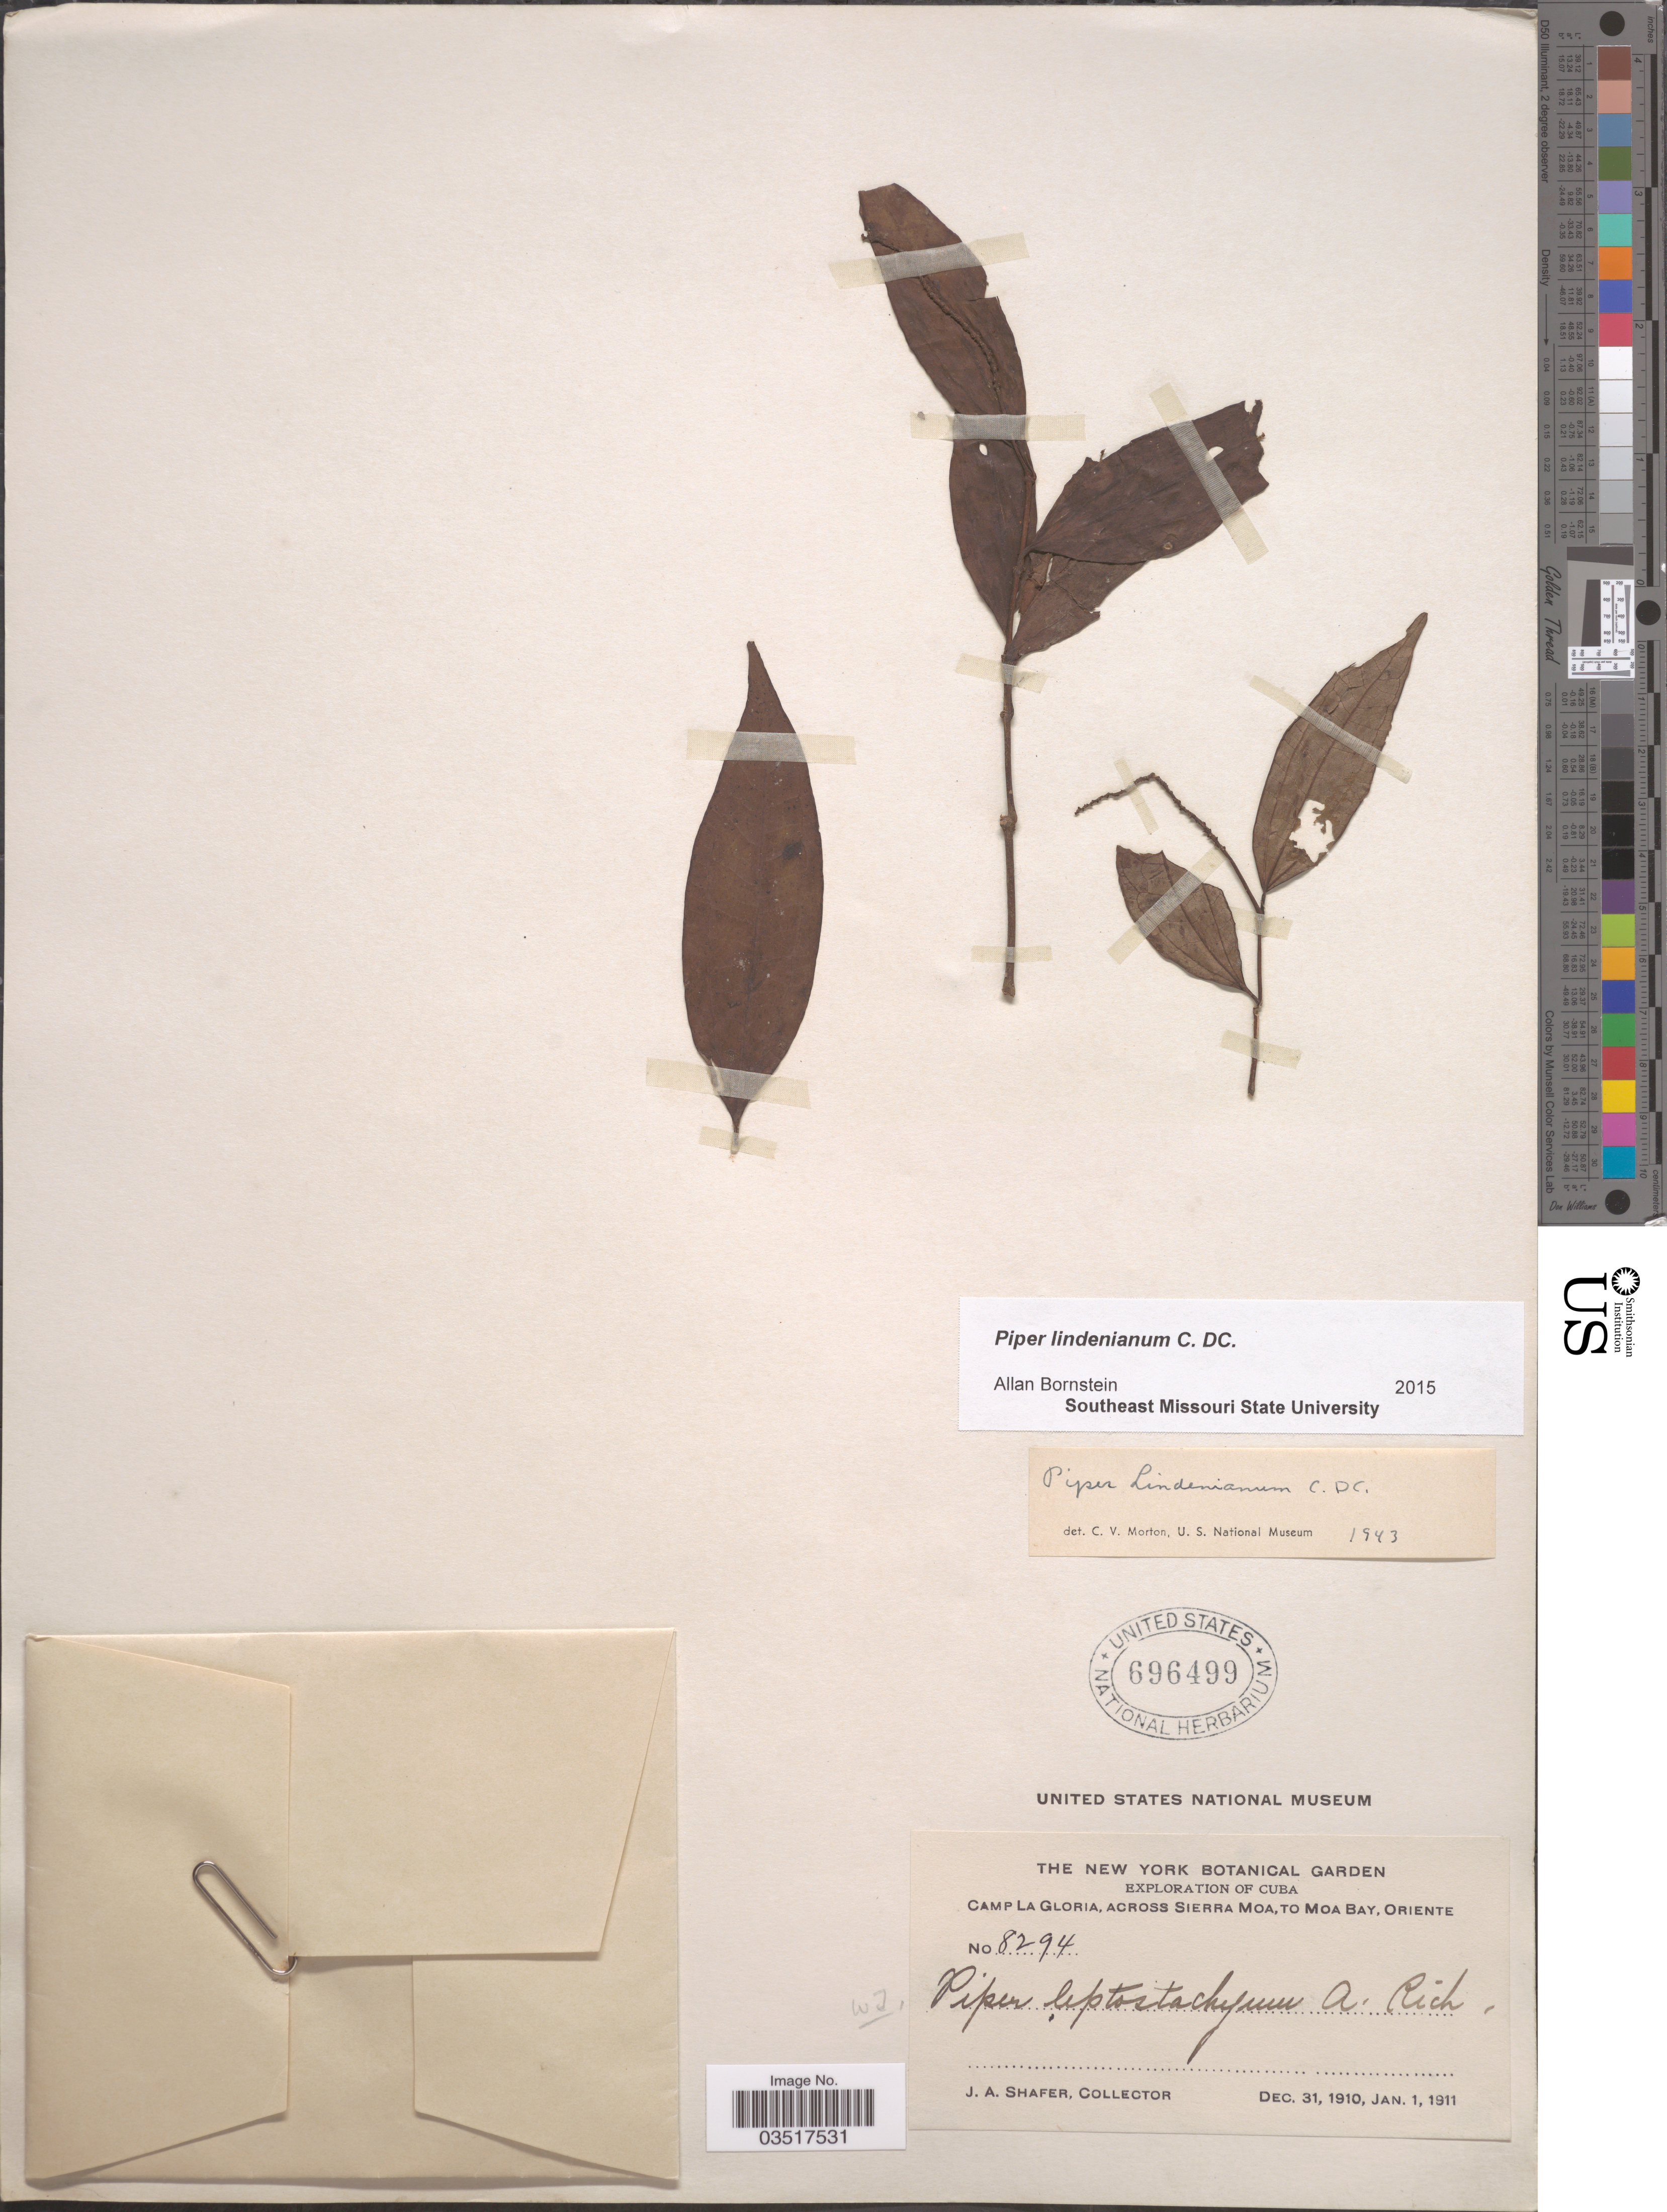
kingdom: Plantae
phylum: Tracheophyta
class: Magnoliopsida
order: Piperales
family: Piperaceae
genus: Piper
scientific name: Piper denianum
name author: C. DC.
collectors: J. A. Shafer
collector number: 8294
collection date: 1910-12-31/1911-01-01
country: Cuba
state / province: Oriente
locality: Camp La Gloria, across Sierra Moa, to Moa Bay.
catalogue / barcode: US 696499